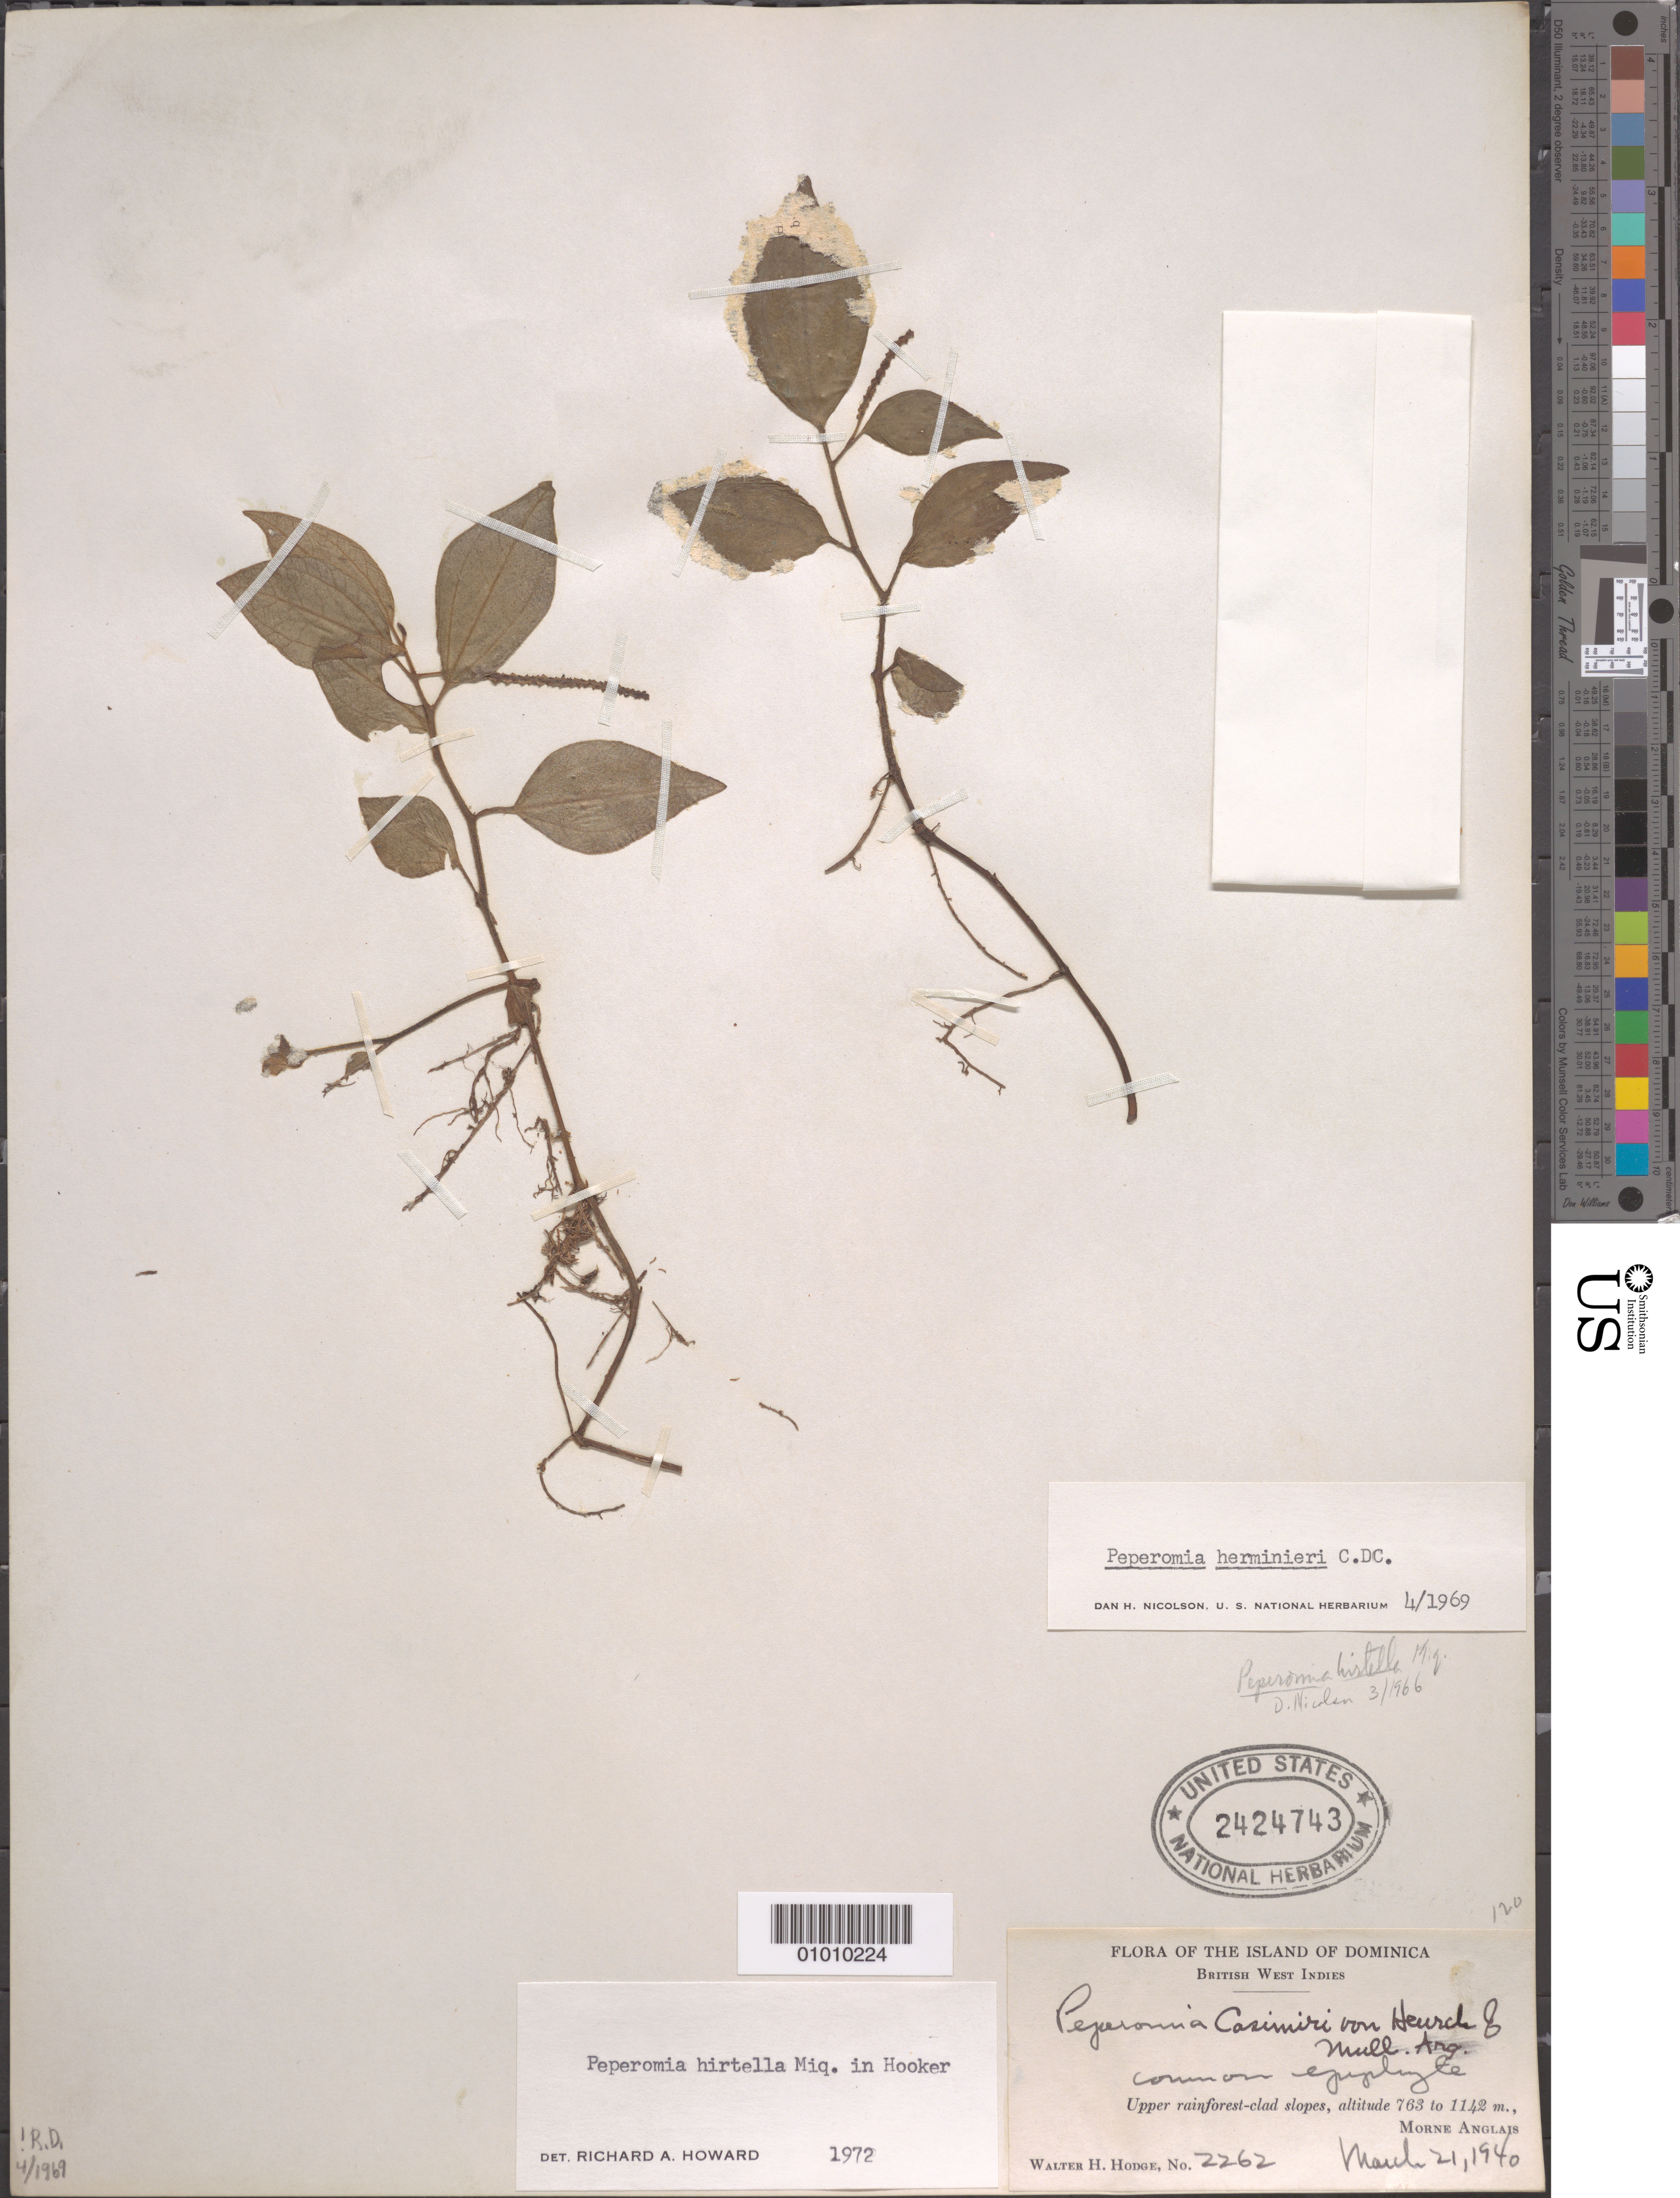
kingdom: Plantae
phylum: Tracheophyta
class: Magnoliopsida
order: Piperales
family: Piperaceae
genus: Peperomia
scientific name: Peperomia hirtella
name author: Miq.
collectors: W. Hodge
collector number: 2262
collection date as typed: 21 Mar 1946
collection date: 1946-03-21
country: Dominica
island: Dominica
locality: Upper rainforest slopes.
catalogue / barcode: US 2424743